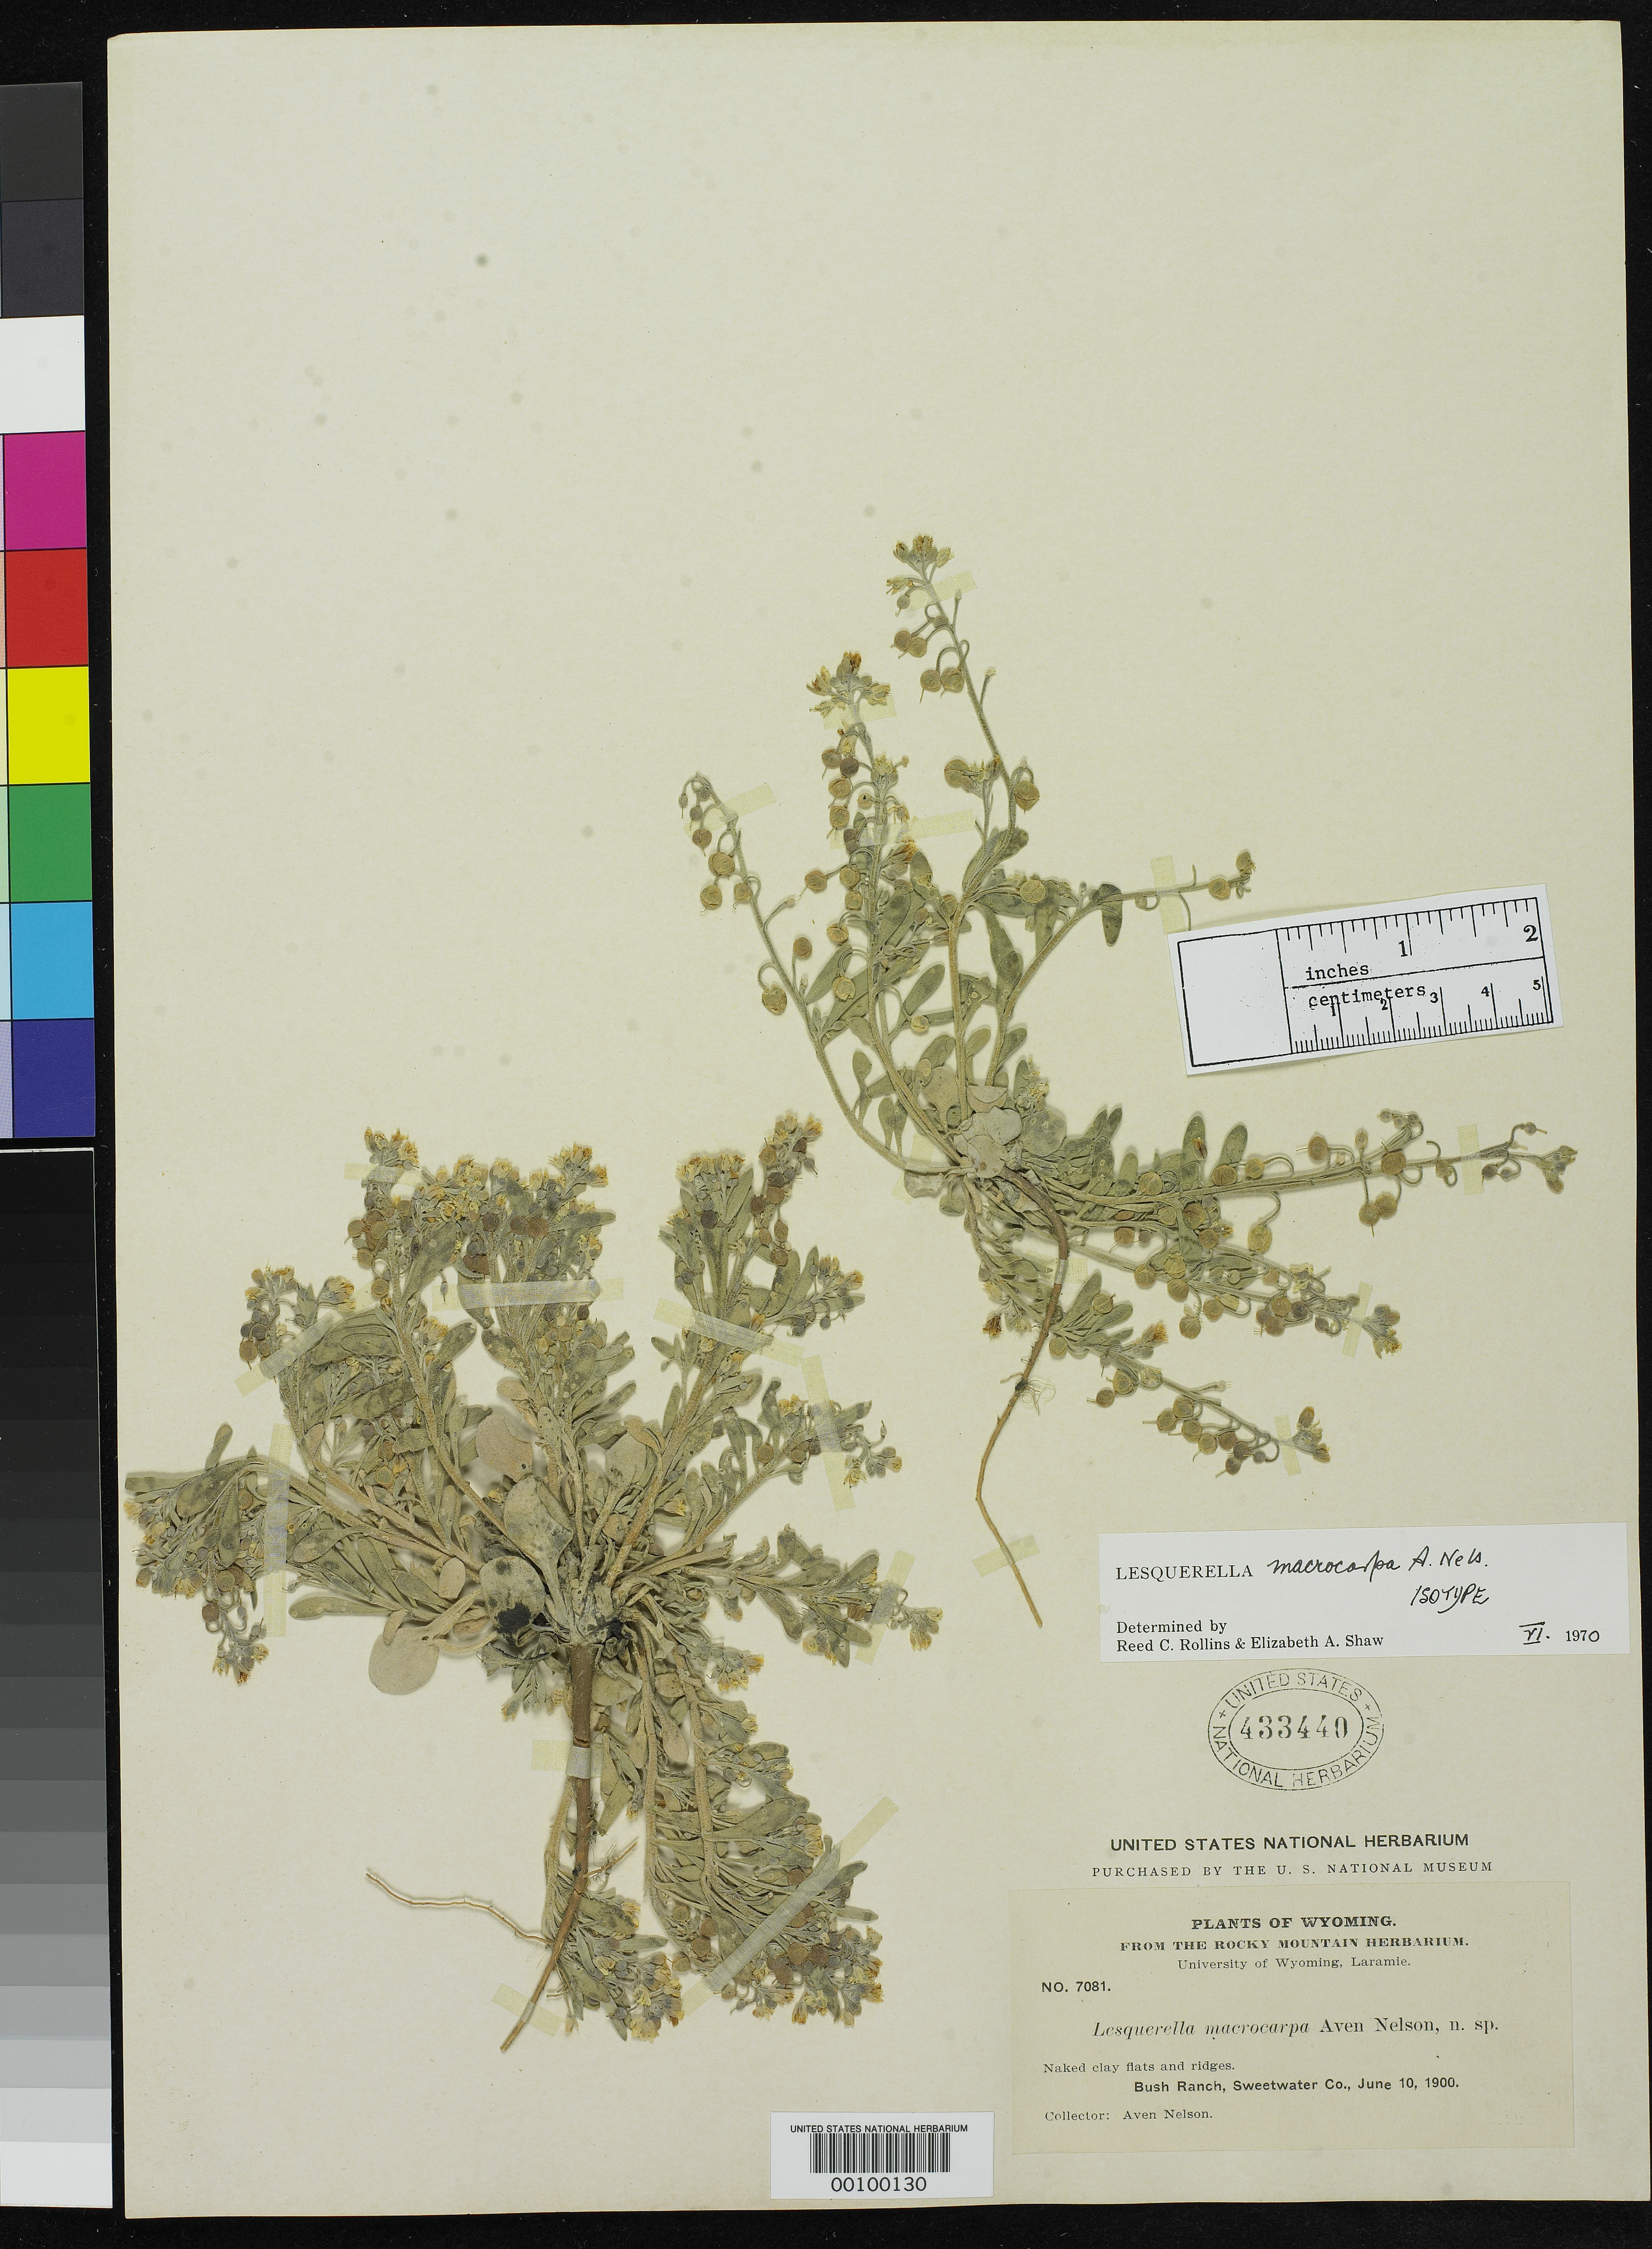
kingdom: Plantae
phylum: Tracheophyta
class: Magnoliopsida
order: Brassicales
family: Brassicaceae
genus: Lesquerella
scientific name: Lesquerella macrocarpa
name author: A. Nelson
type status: Isotype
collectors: A. Nelson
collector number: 7081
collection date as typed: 10 Jun 1900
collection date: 1900-06-10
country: United States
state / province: Wyoming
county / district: Sweetwater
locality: Red Desert, Bush Ranch.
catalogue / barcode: US 433440